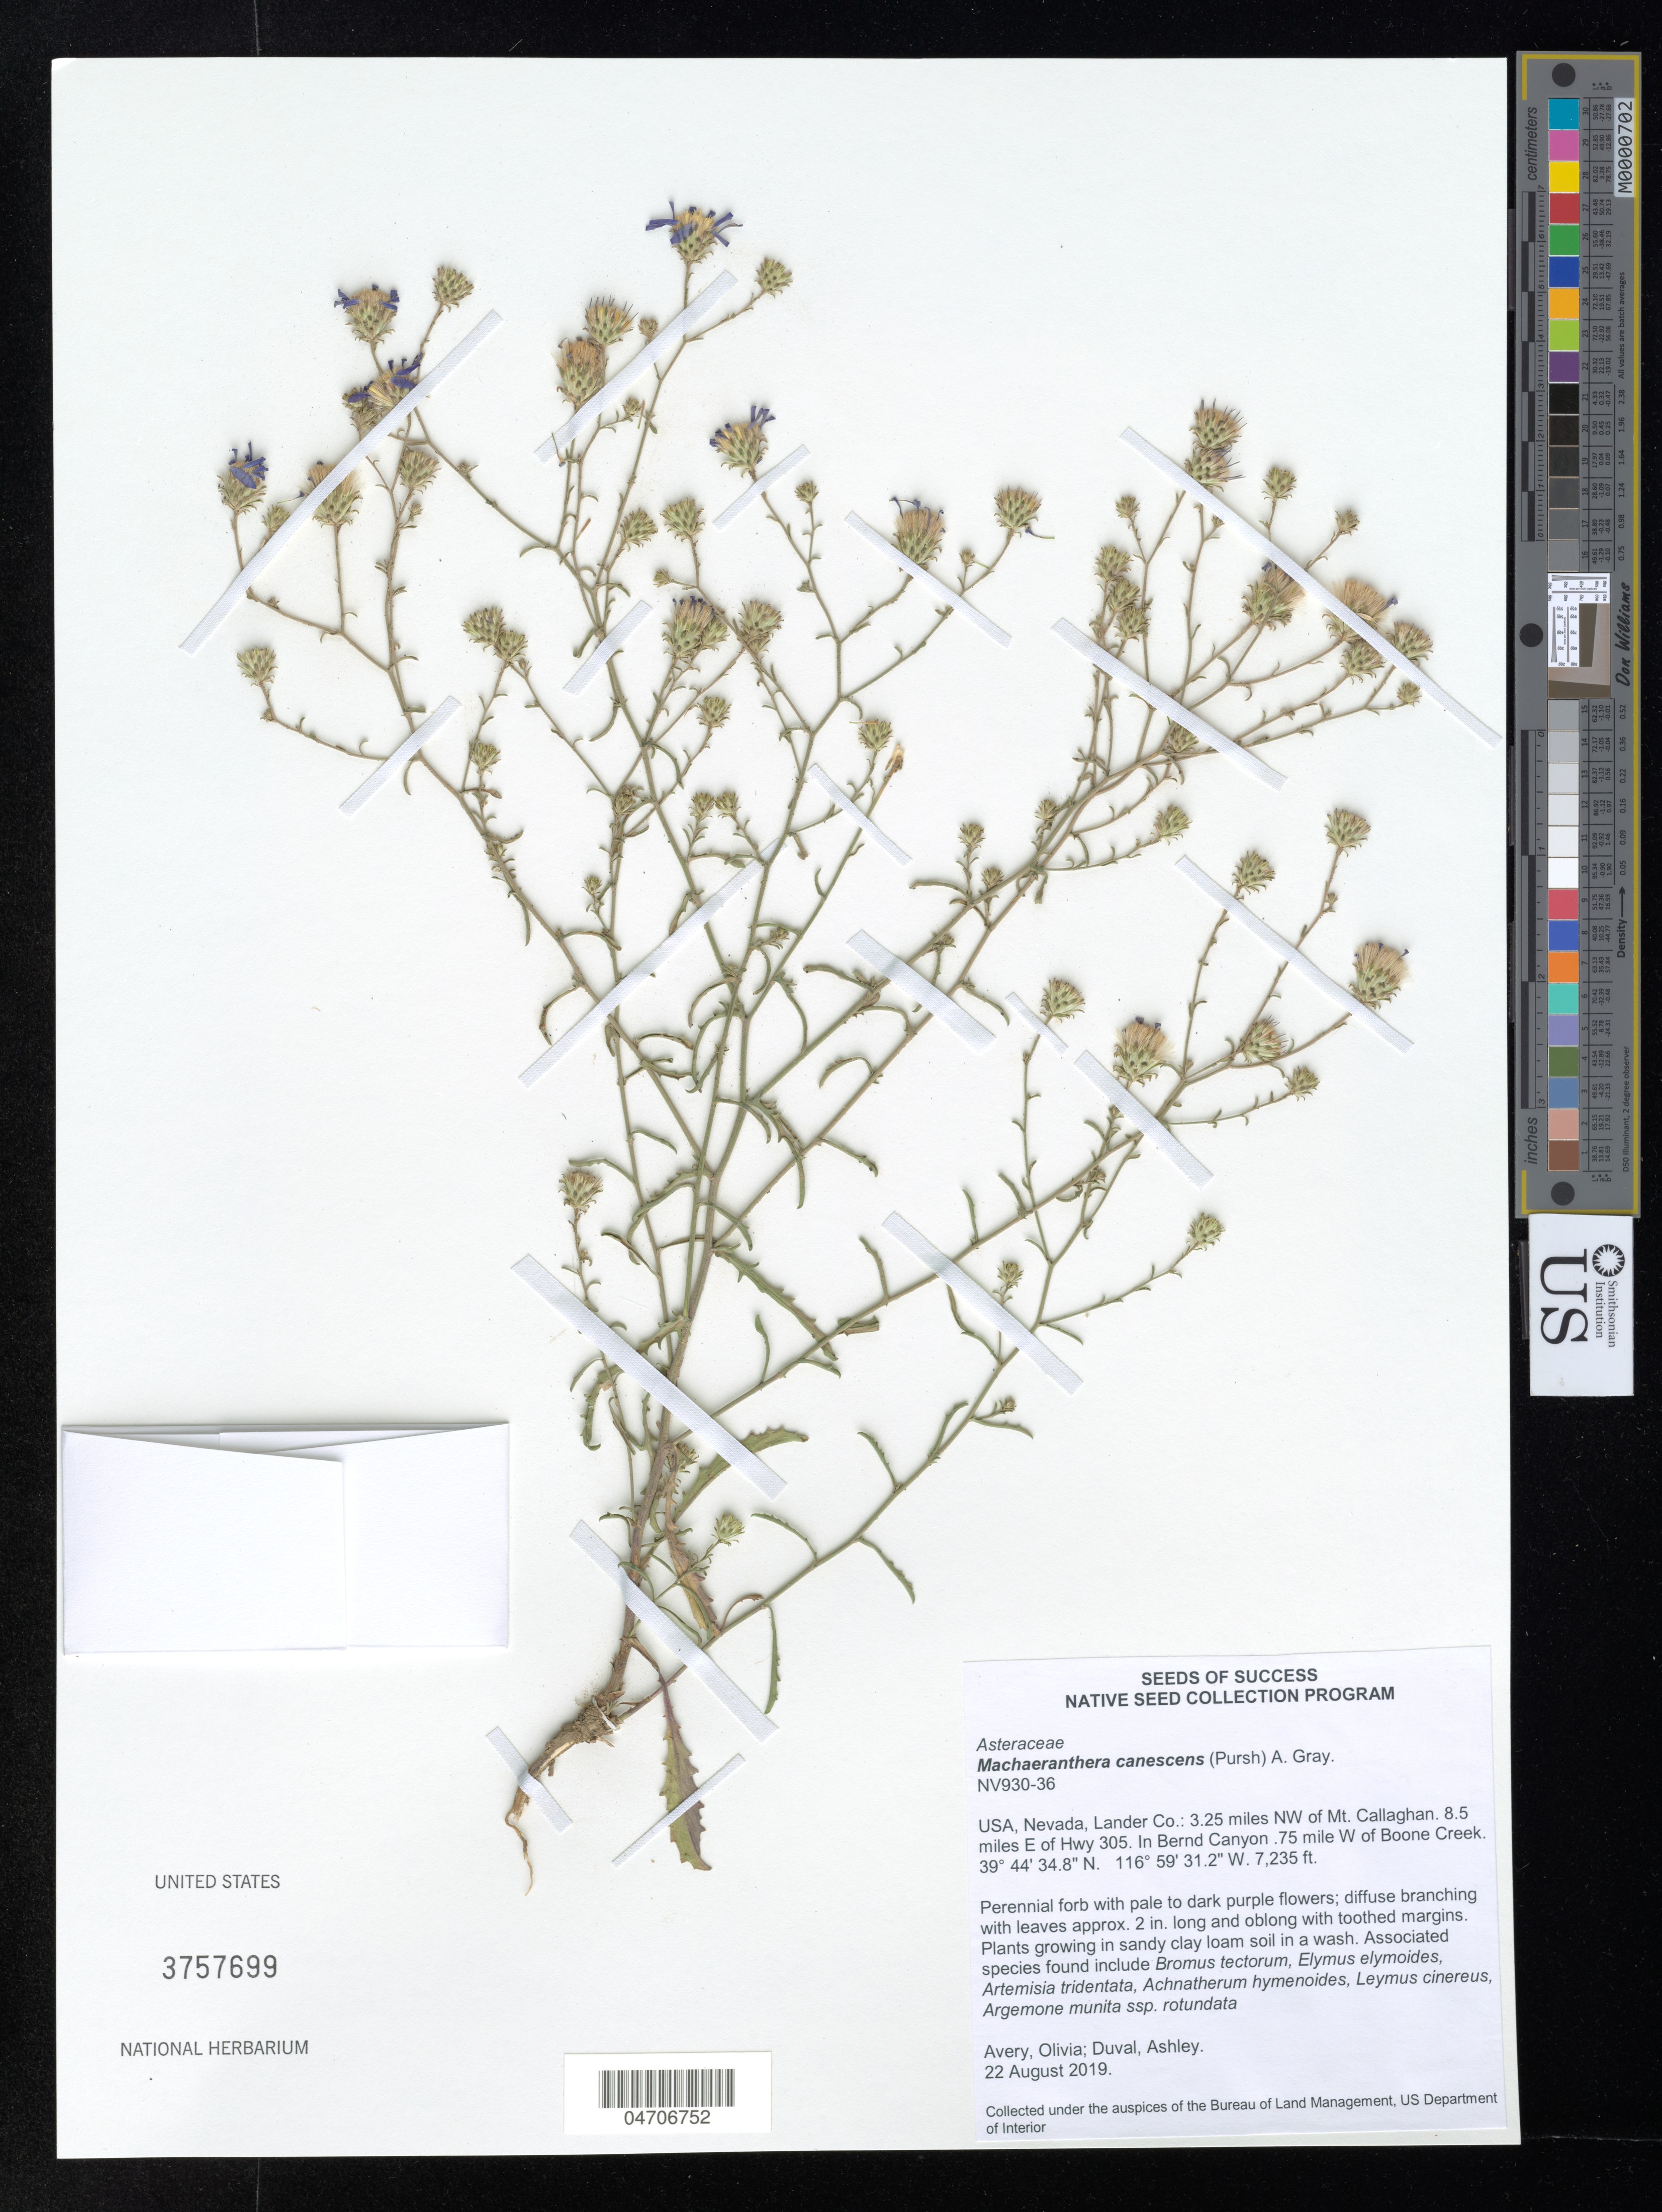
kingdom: Plantae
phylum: Tracheophyta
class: Magnoliopsida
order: Asterales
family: Asteraceae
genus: Machaeranthera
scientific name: Machaeranthera canescens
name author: (Pursh) A. Gray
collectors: O. Avery & A. Duval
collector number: NV930-36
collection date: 2019-08-22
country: United States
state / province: Nevada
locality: Lander Co.: 3.25 miles NW of Mt. Callaghan. 8.5 miles E of Hwy 305. In Bernd Canyon .75 mile W of Boone Creek.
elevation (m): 2205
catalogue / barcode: US 3757699